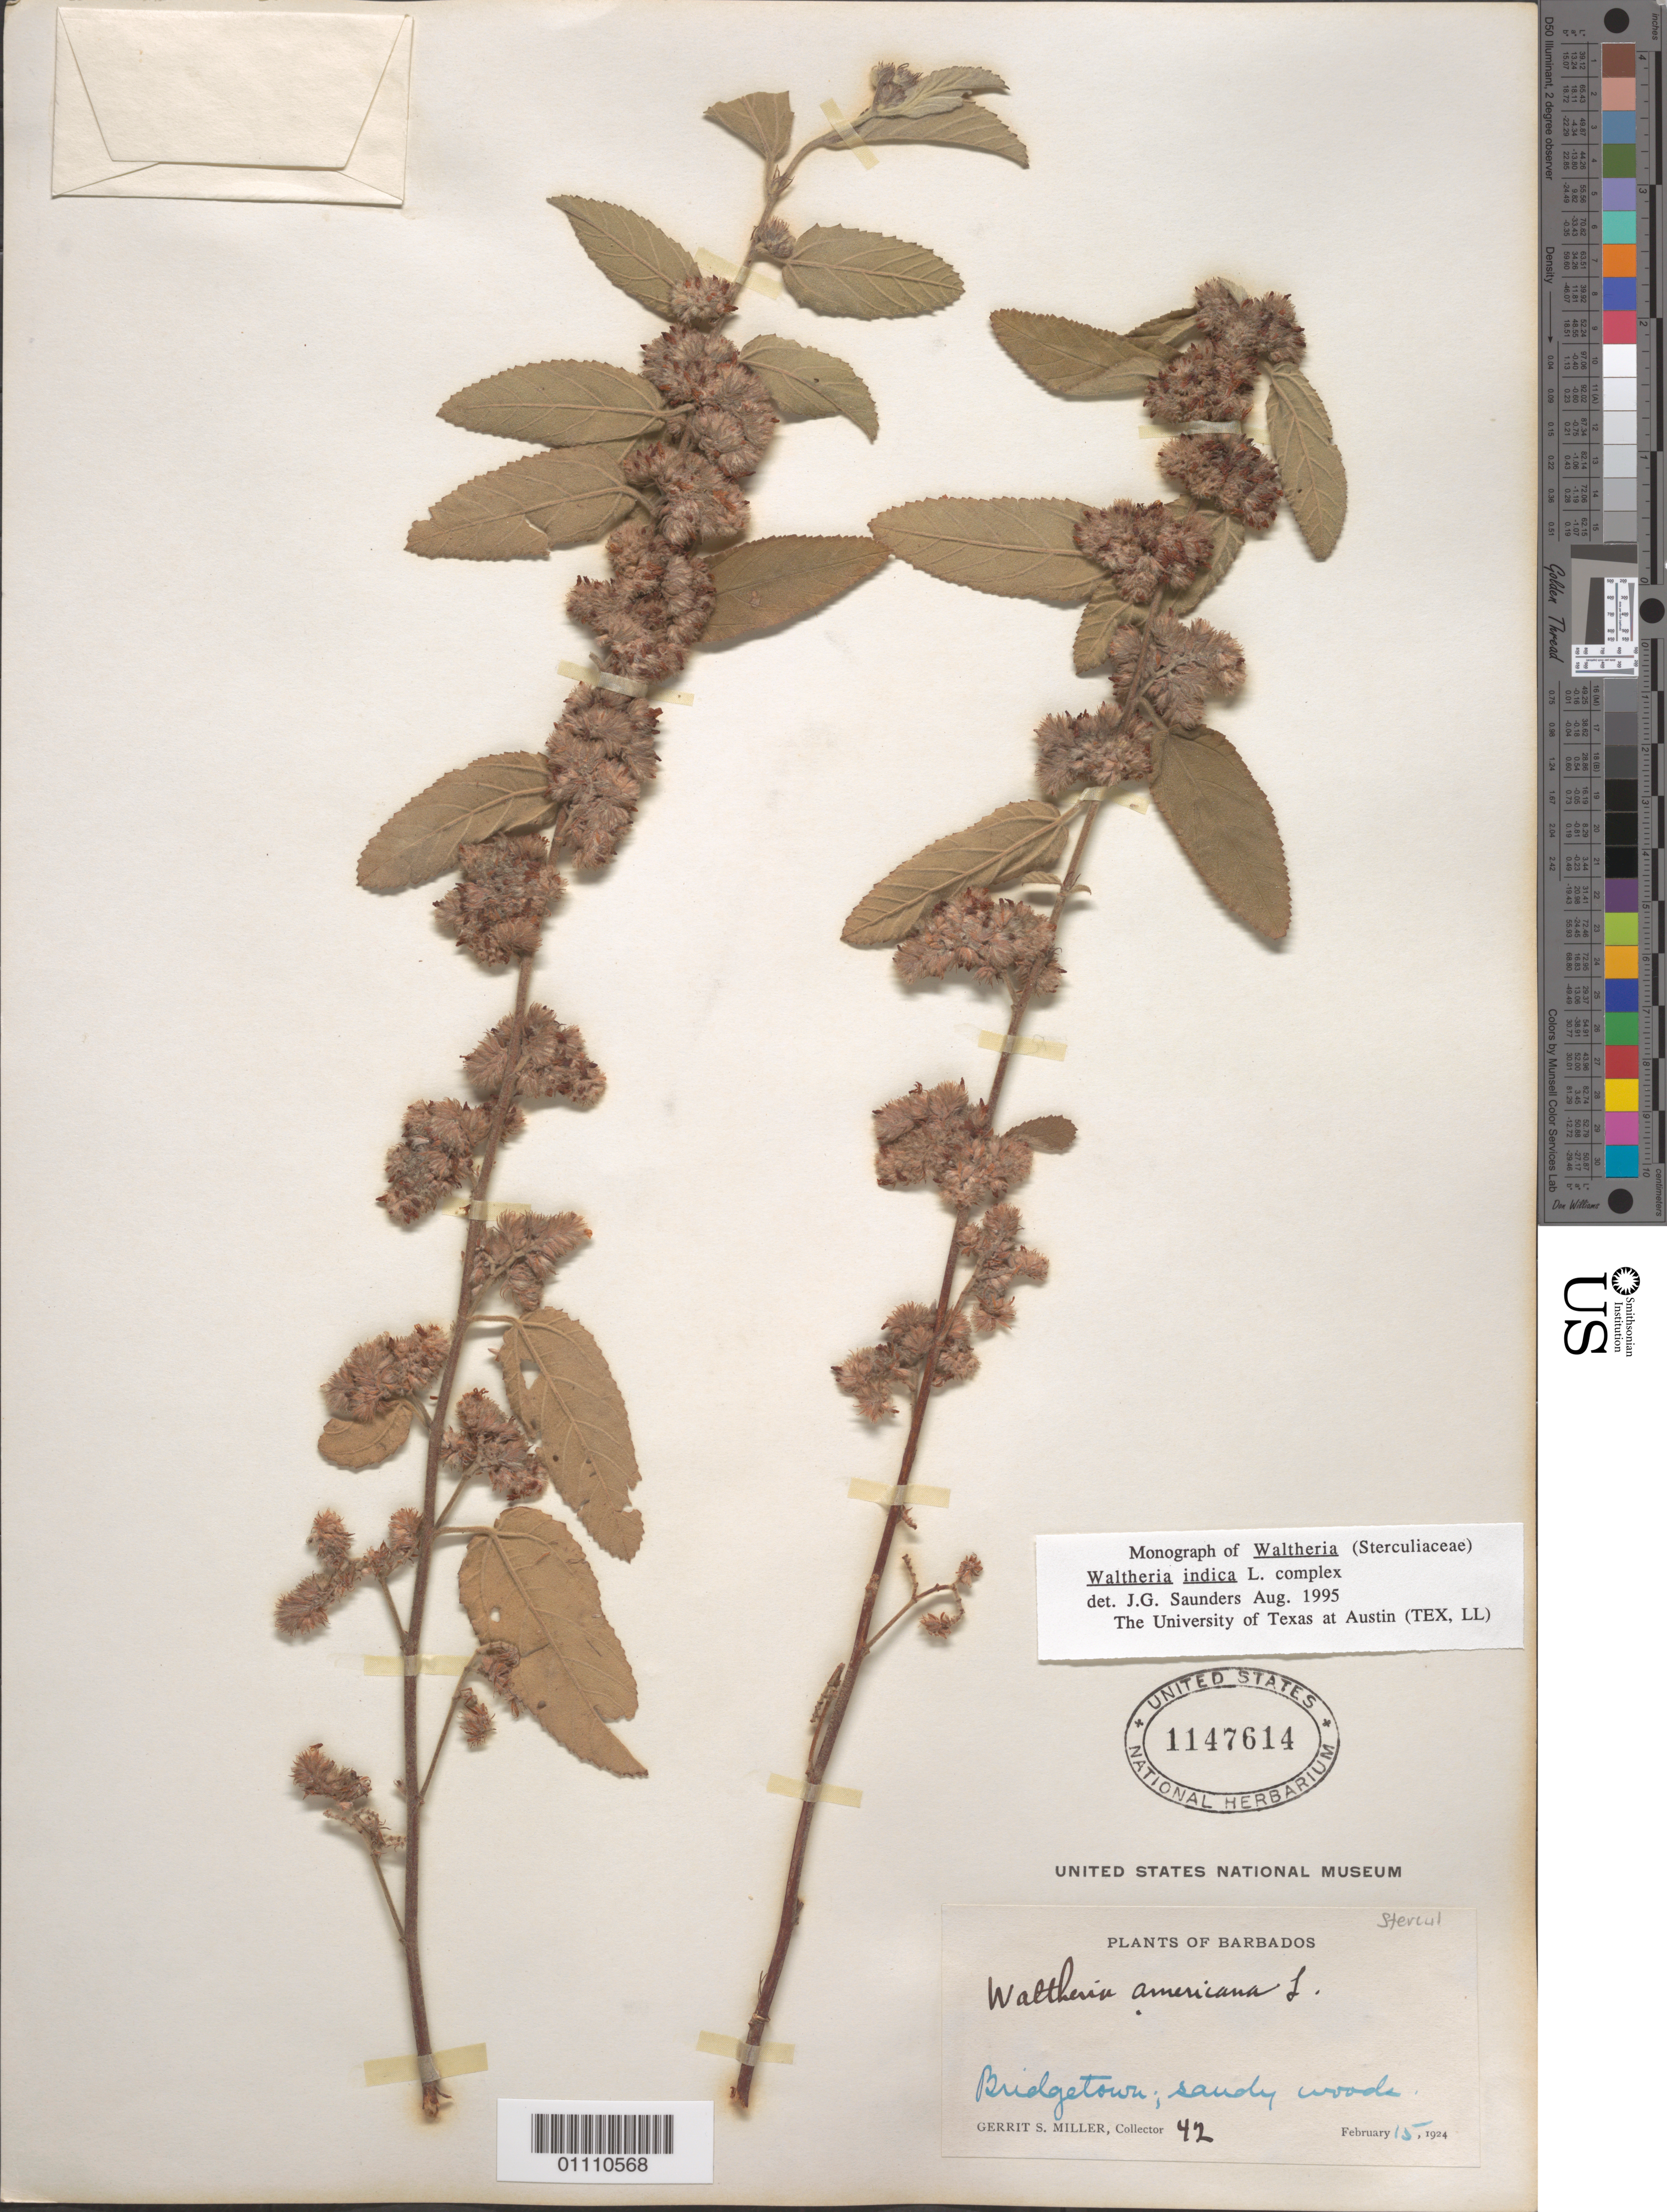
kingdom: Plantae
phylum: Tracheophyta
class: Magnoliopsida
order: Malvales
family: Malvaceae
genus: Waltheria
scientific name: Waltheria indica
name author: L.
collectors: G. S. Miller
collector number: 42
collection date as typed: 15 Feb 1924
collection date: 1924-02-15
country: Barbados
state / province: Saint Michael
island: Barbados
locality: Bridgetown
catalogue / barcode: US 1147614